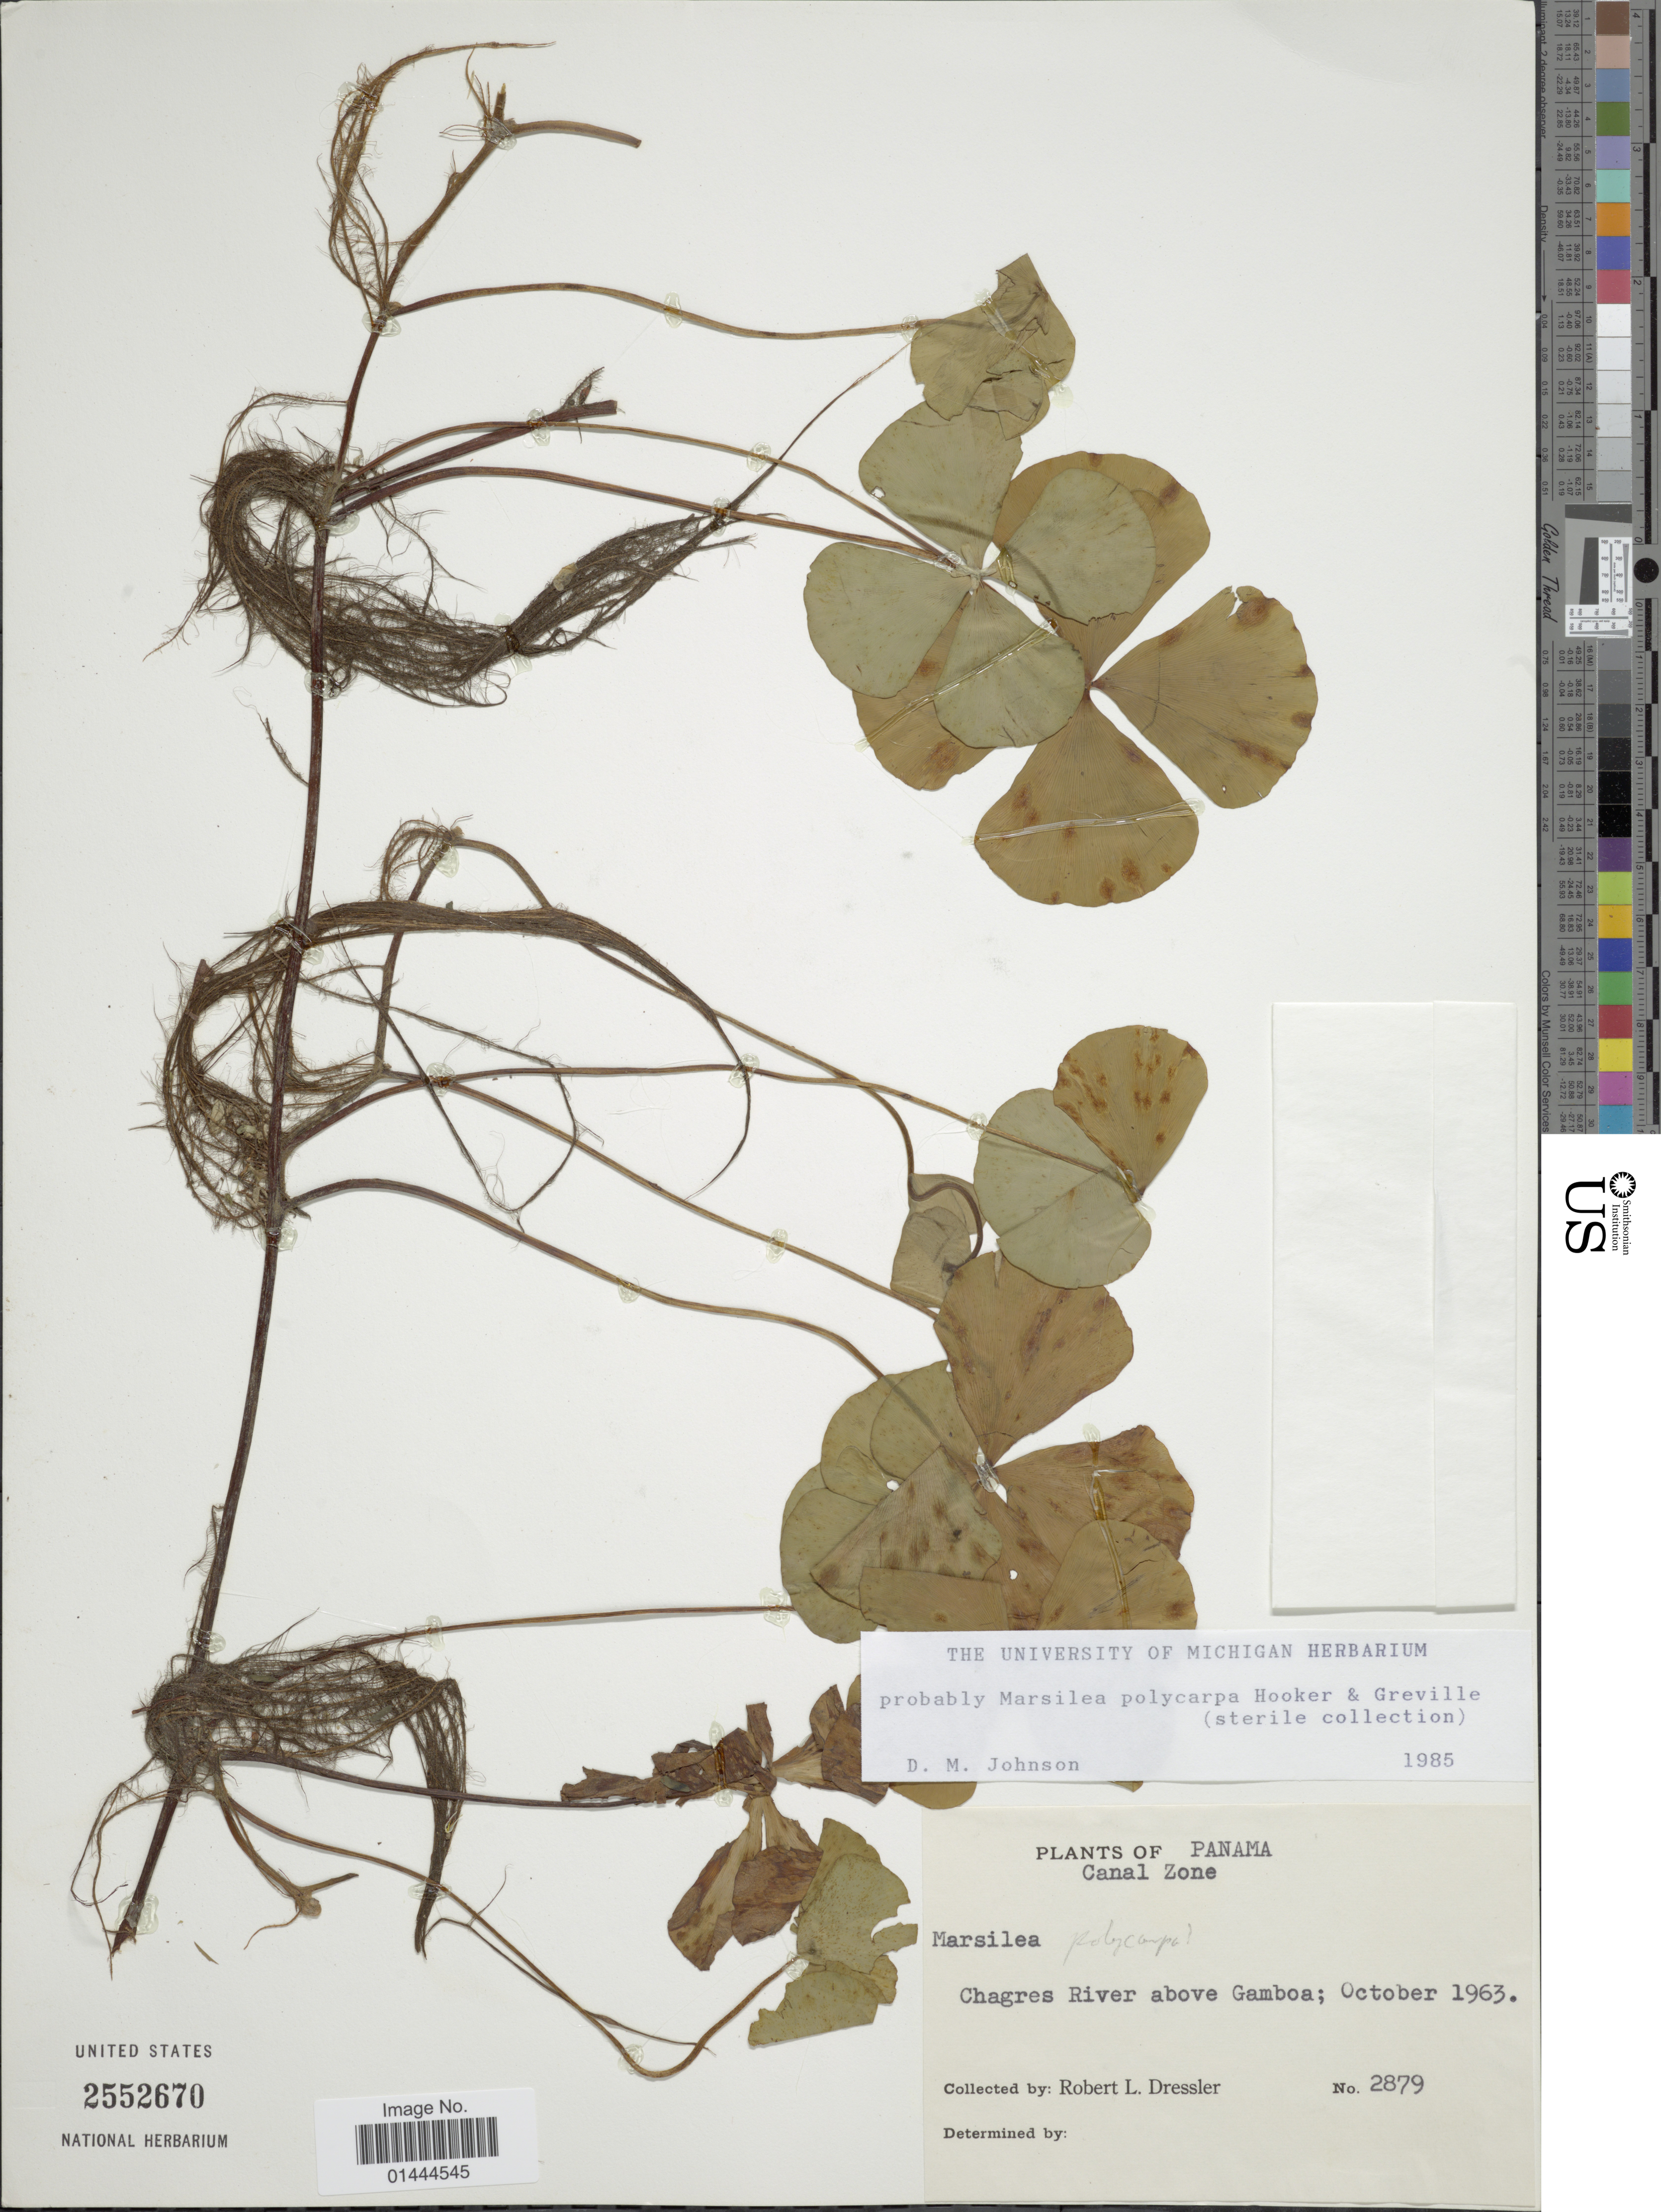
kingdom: Plantae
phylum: Tracheophyta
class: Polypodiopsida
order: Salviniales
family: Marsileaceae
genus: Marsilea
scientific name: Marsilea polycarpa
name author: Hook. & Grev.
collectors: R. Dressler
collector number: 2879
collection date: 1963-10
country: Panama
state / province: Colón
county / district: Canal Zone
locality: Canal Zone, Chagres River above Gamboa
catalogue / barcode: US 2552670